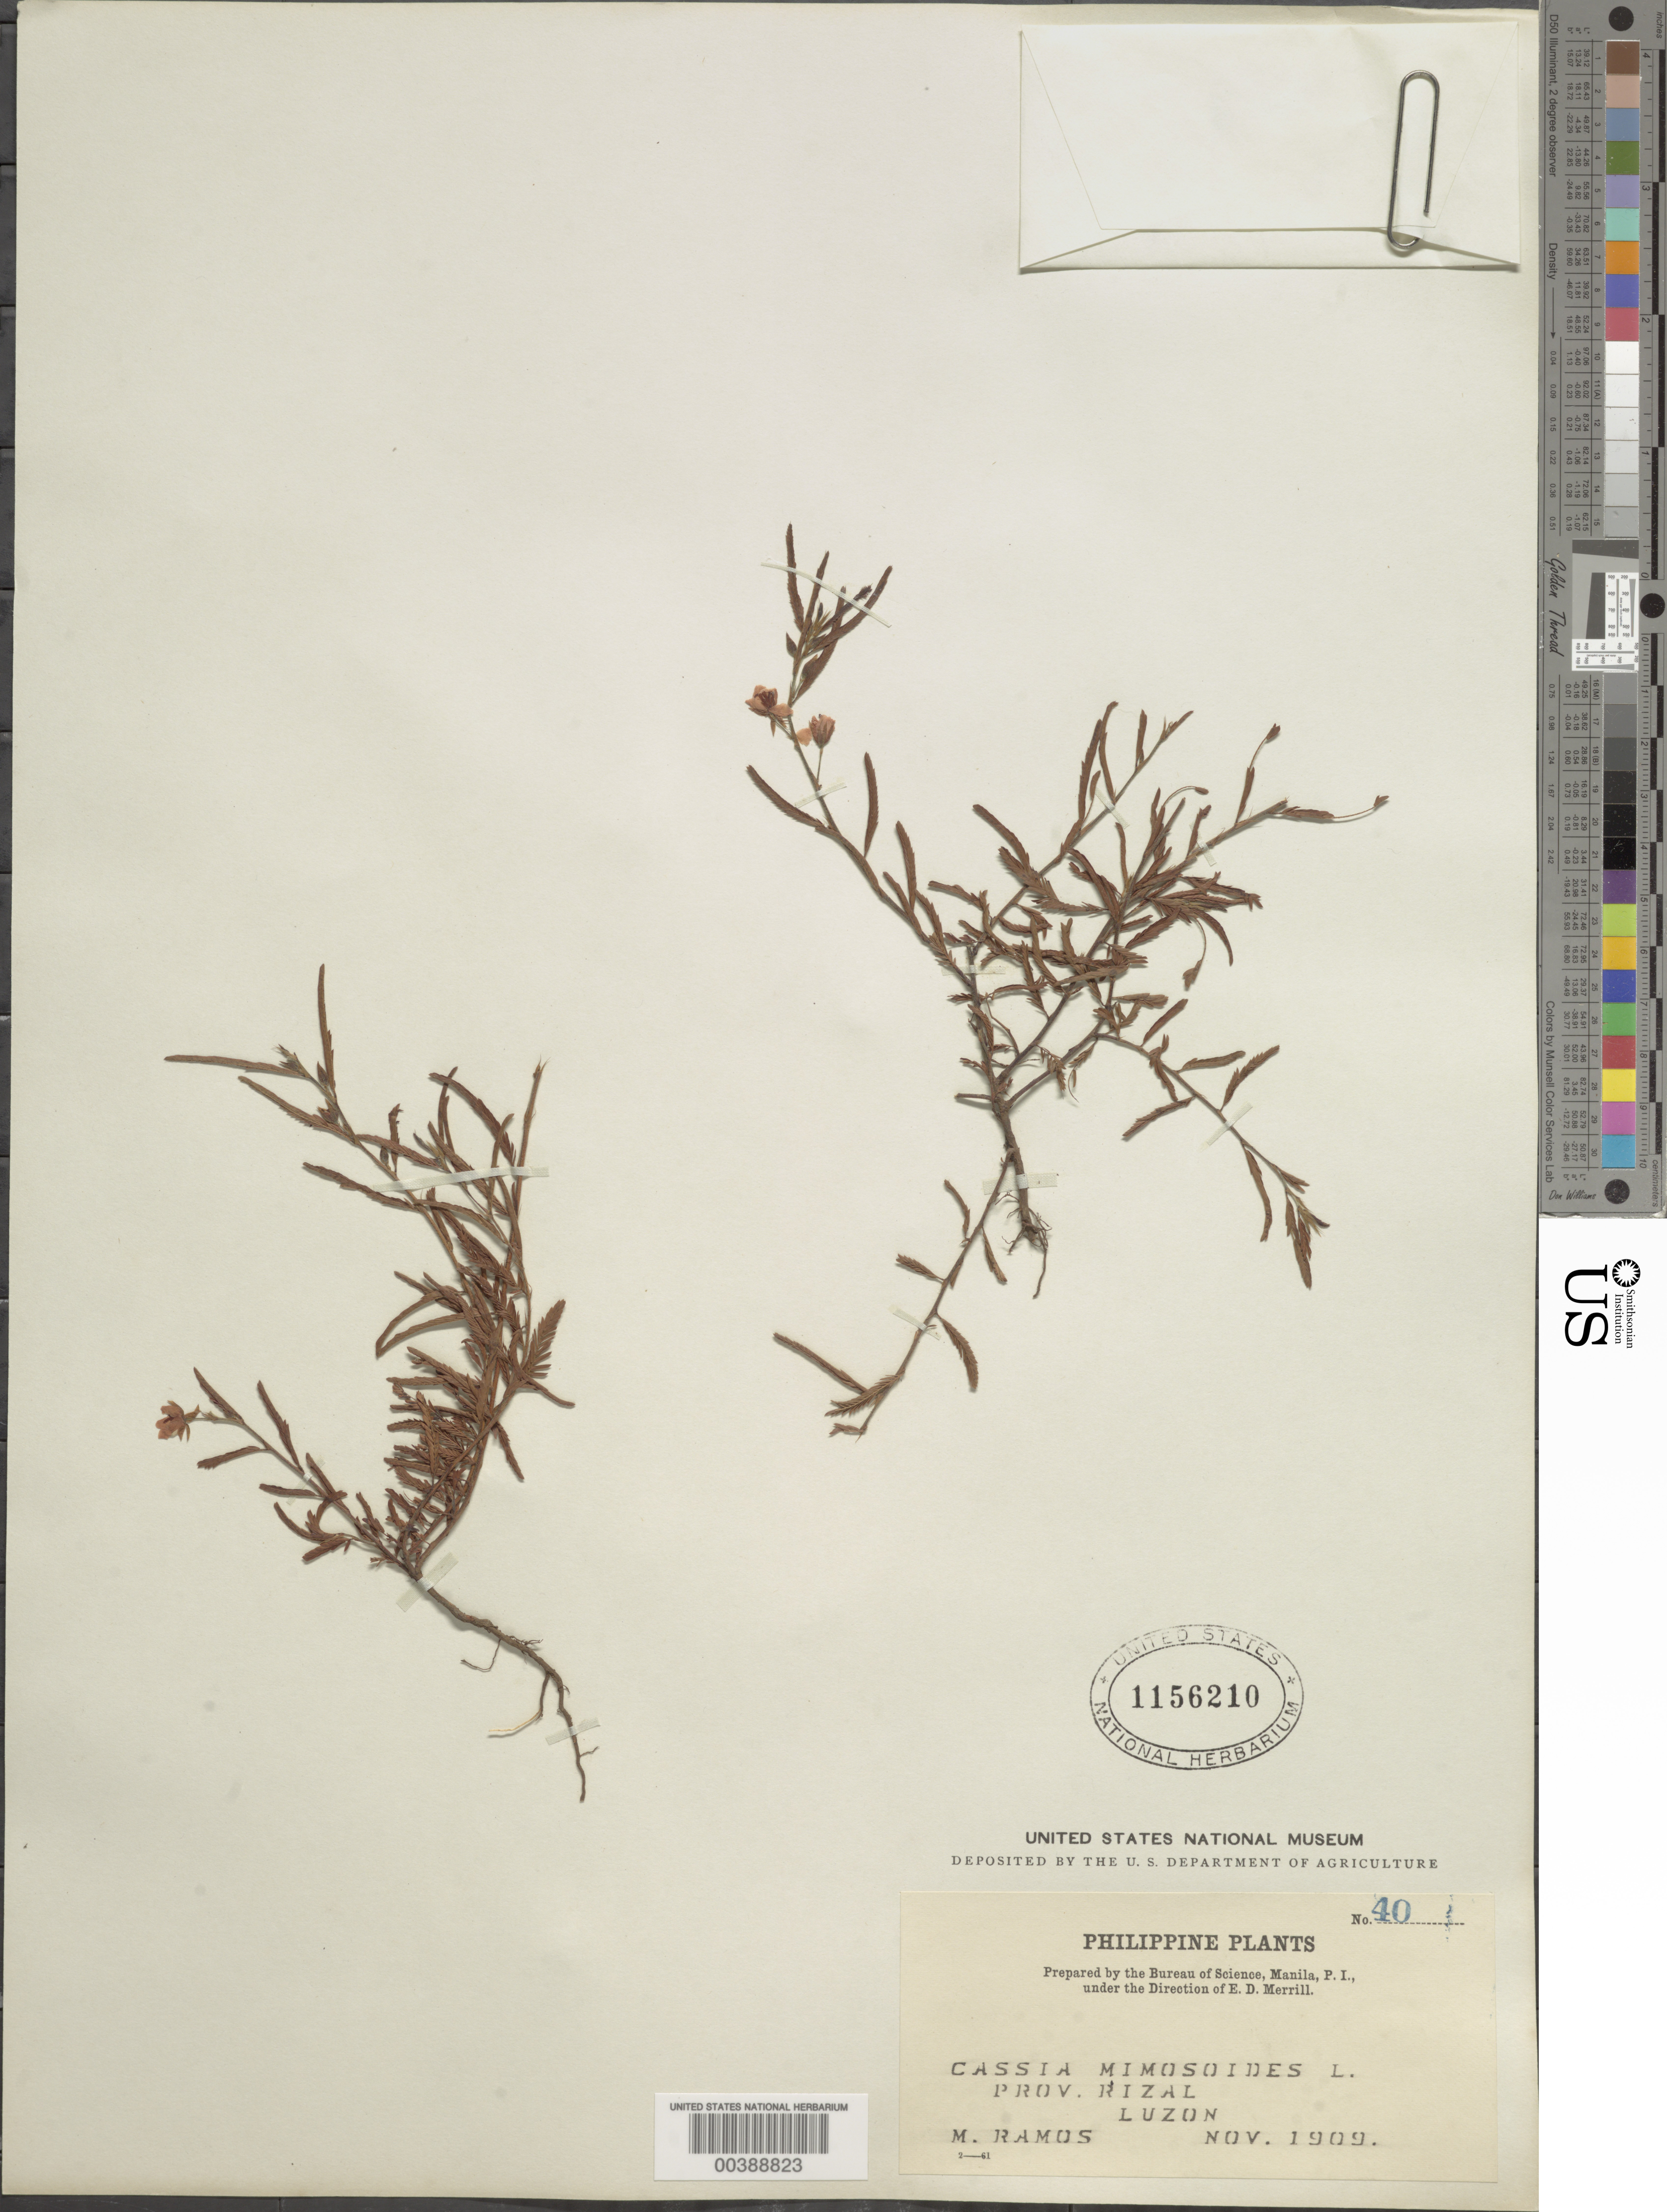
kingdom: Plantae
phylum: Tracheophyta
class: Magnoliopsida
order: Fabales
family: Fabaceae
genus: Chamaecrista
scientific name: Chamaecrista mimosoides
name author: (L.) Greene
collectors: M. Ramos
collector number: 40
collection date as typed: Nov 1909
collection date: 1909-11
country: Philippines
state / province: Calabarzon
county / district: Rizal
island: Luzon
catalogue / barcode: US 1156210